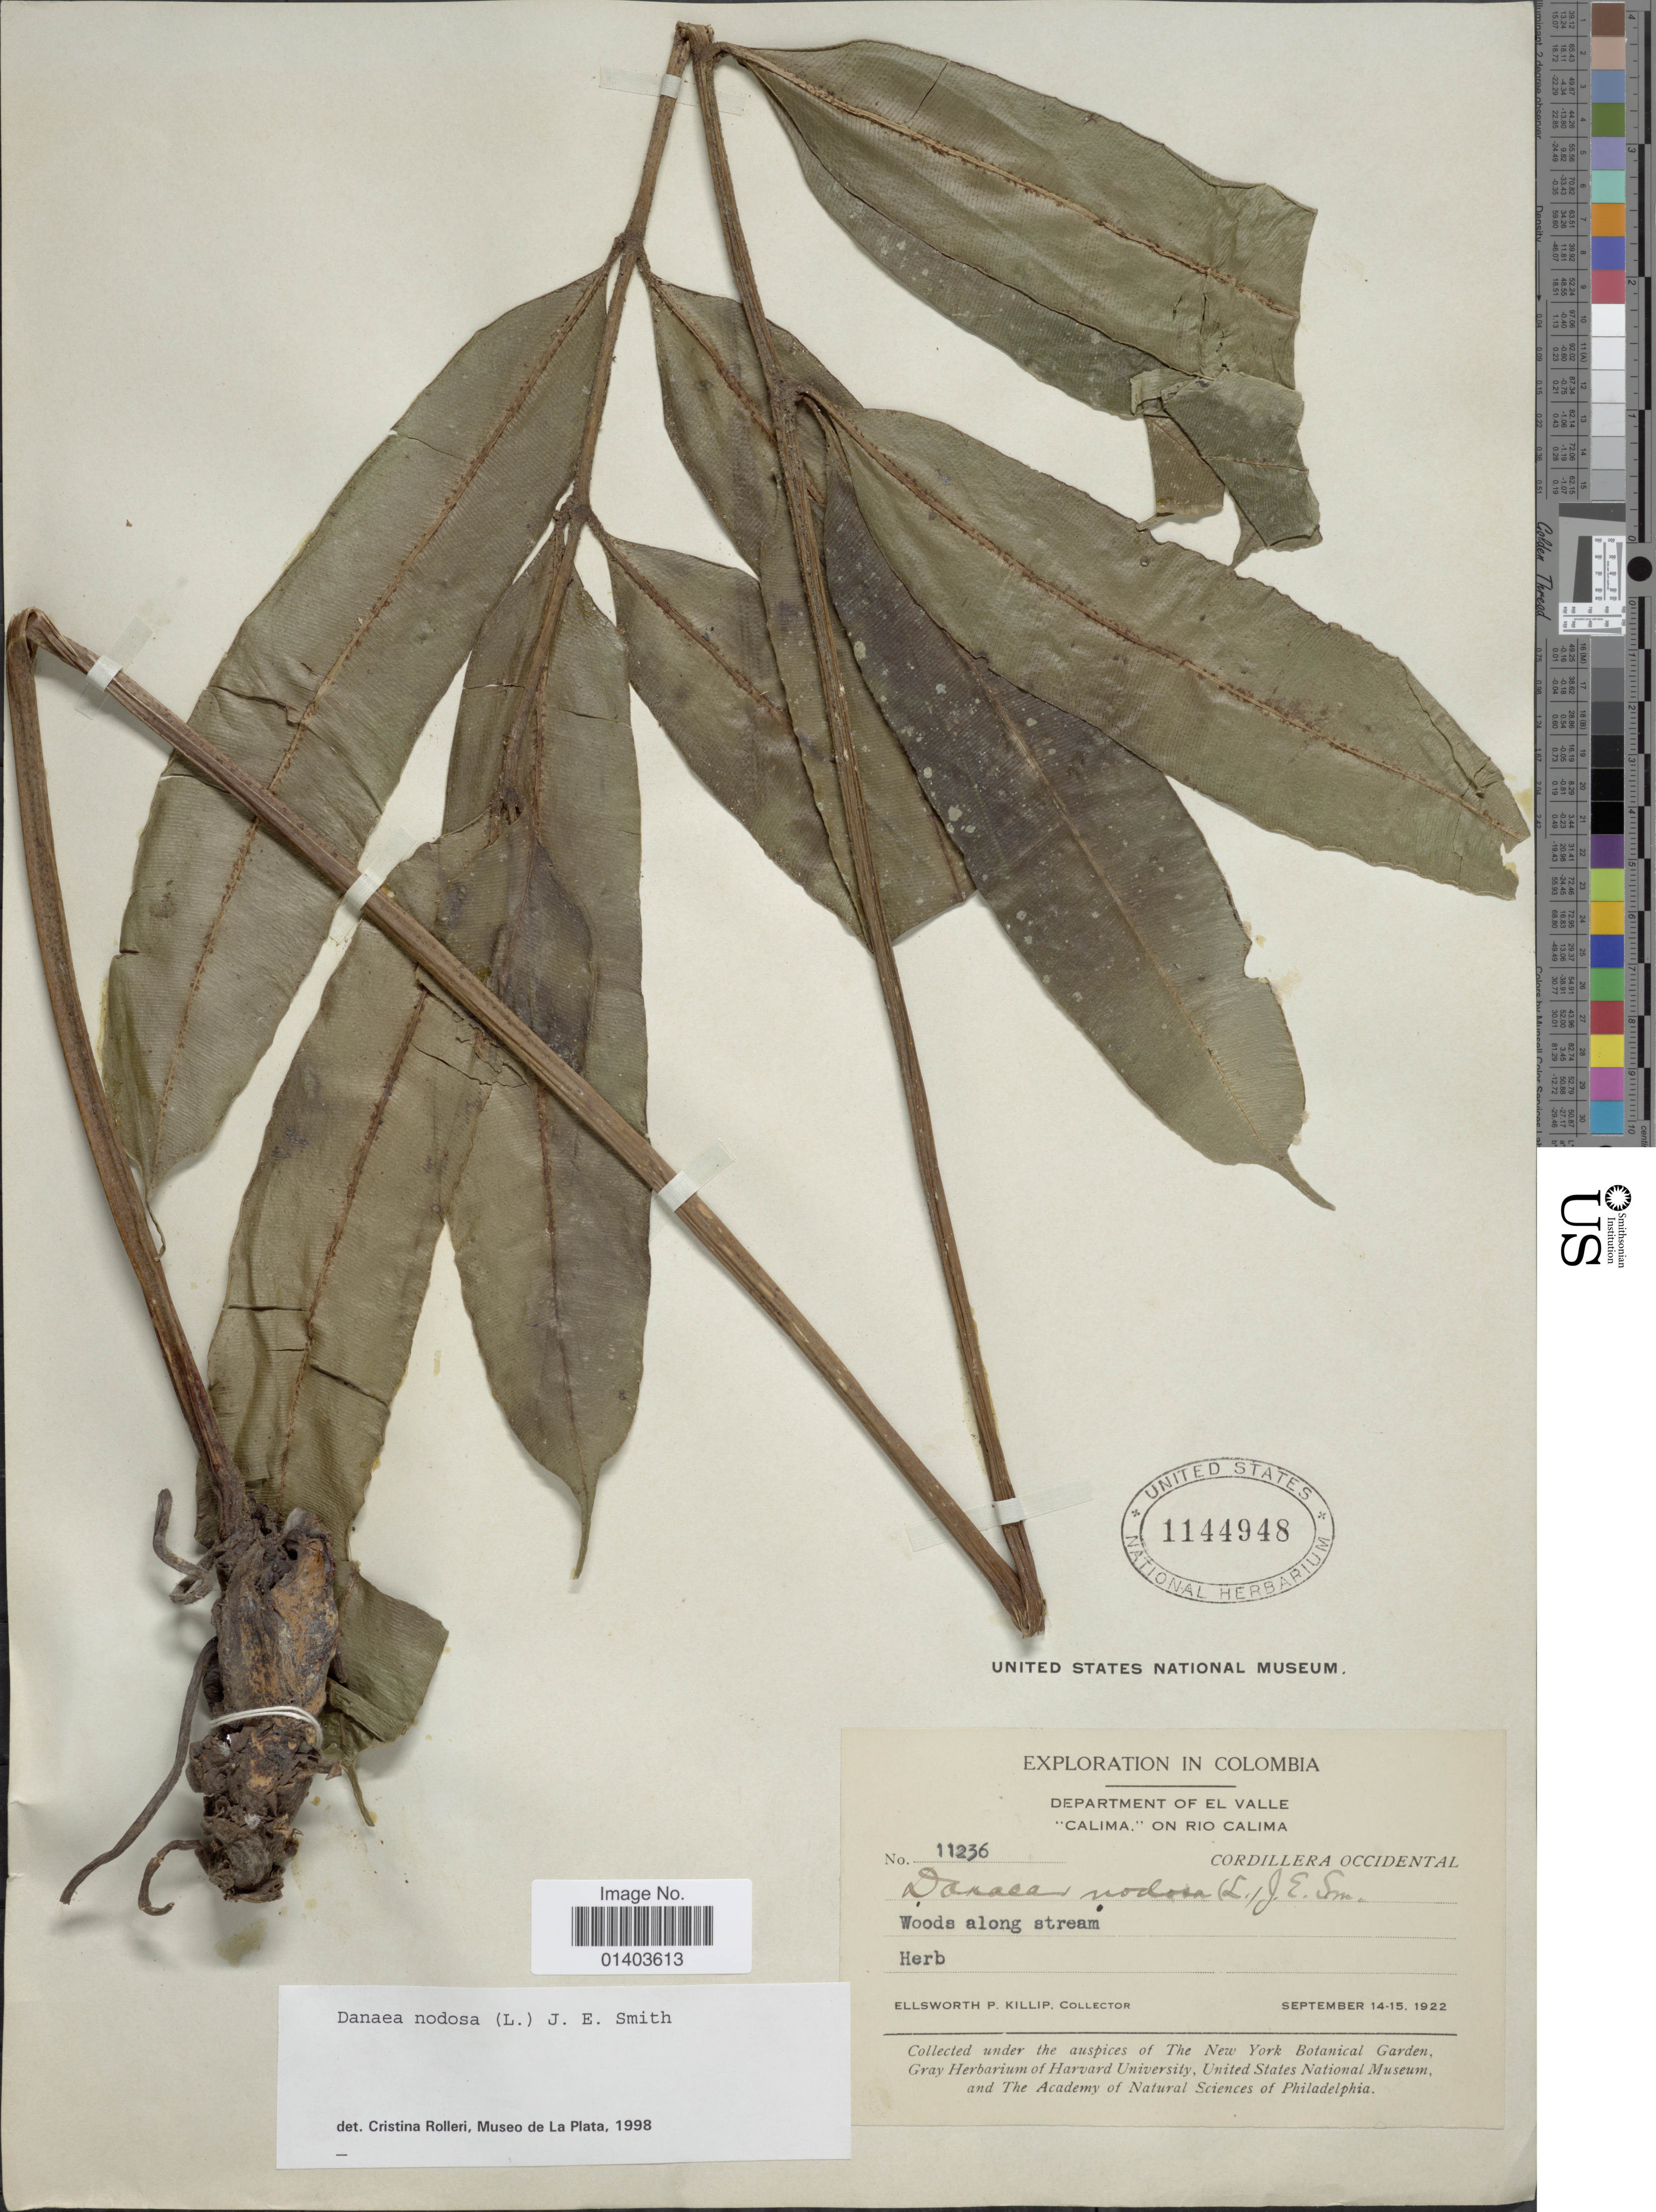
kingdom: Plantae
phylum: Tracheophyta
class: Polypodiopsida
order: Marattiales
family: Marattiaceae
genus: Danaea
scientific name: Danaea nodosa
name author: (L.) Sm.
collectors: E. P. Killip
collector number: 11236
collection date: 1922-09-14/1922-09-15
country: Colombia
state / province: Valle del Cauca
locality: Department of EL valle 'Calima'. on Rio Calima, Cordillera Occidental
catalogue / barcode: US 1144948